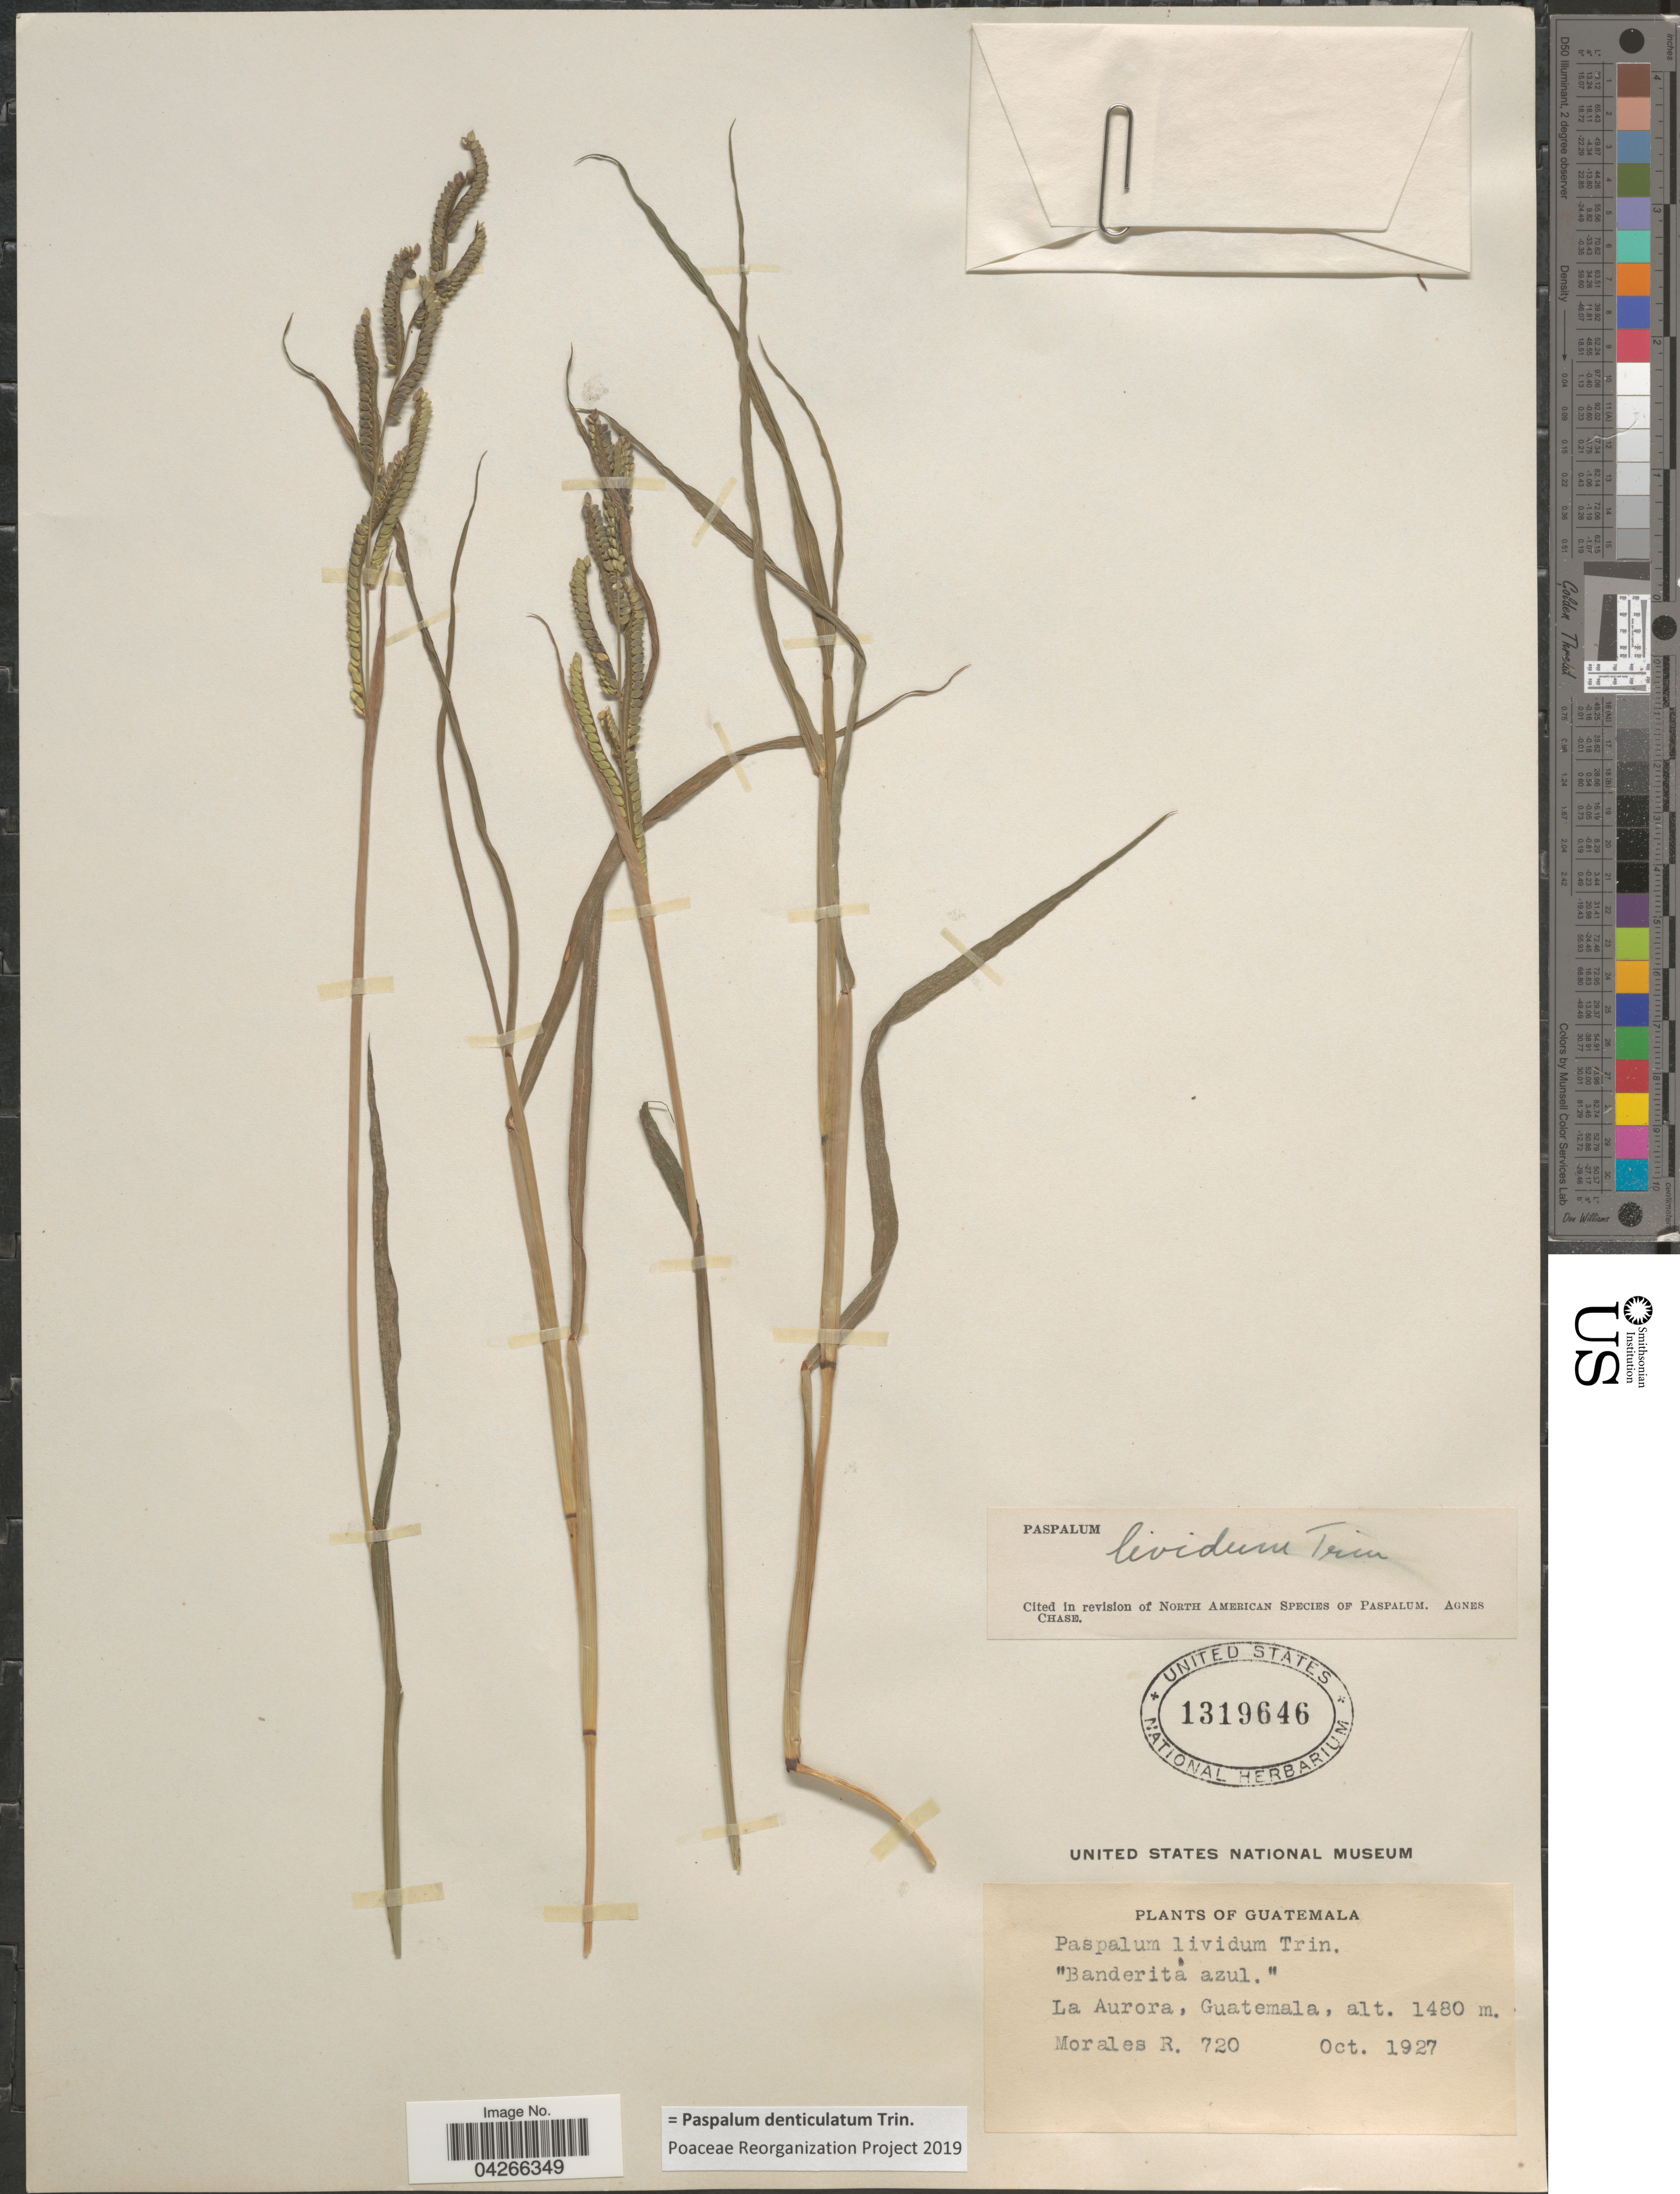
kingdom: Plantae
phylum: Tracheophyta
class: Liliopsida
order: Poales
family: Poaceae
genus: Paspalum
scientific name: Paspalum denticulatum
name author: Trin.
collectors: R. Morales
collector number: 720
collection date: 1927-10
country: Guatemala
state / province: Guatemala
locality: La Aurora.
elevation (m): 1480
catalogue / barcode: US 1319646